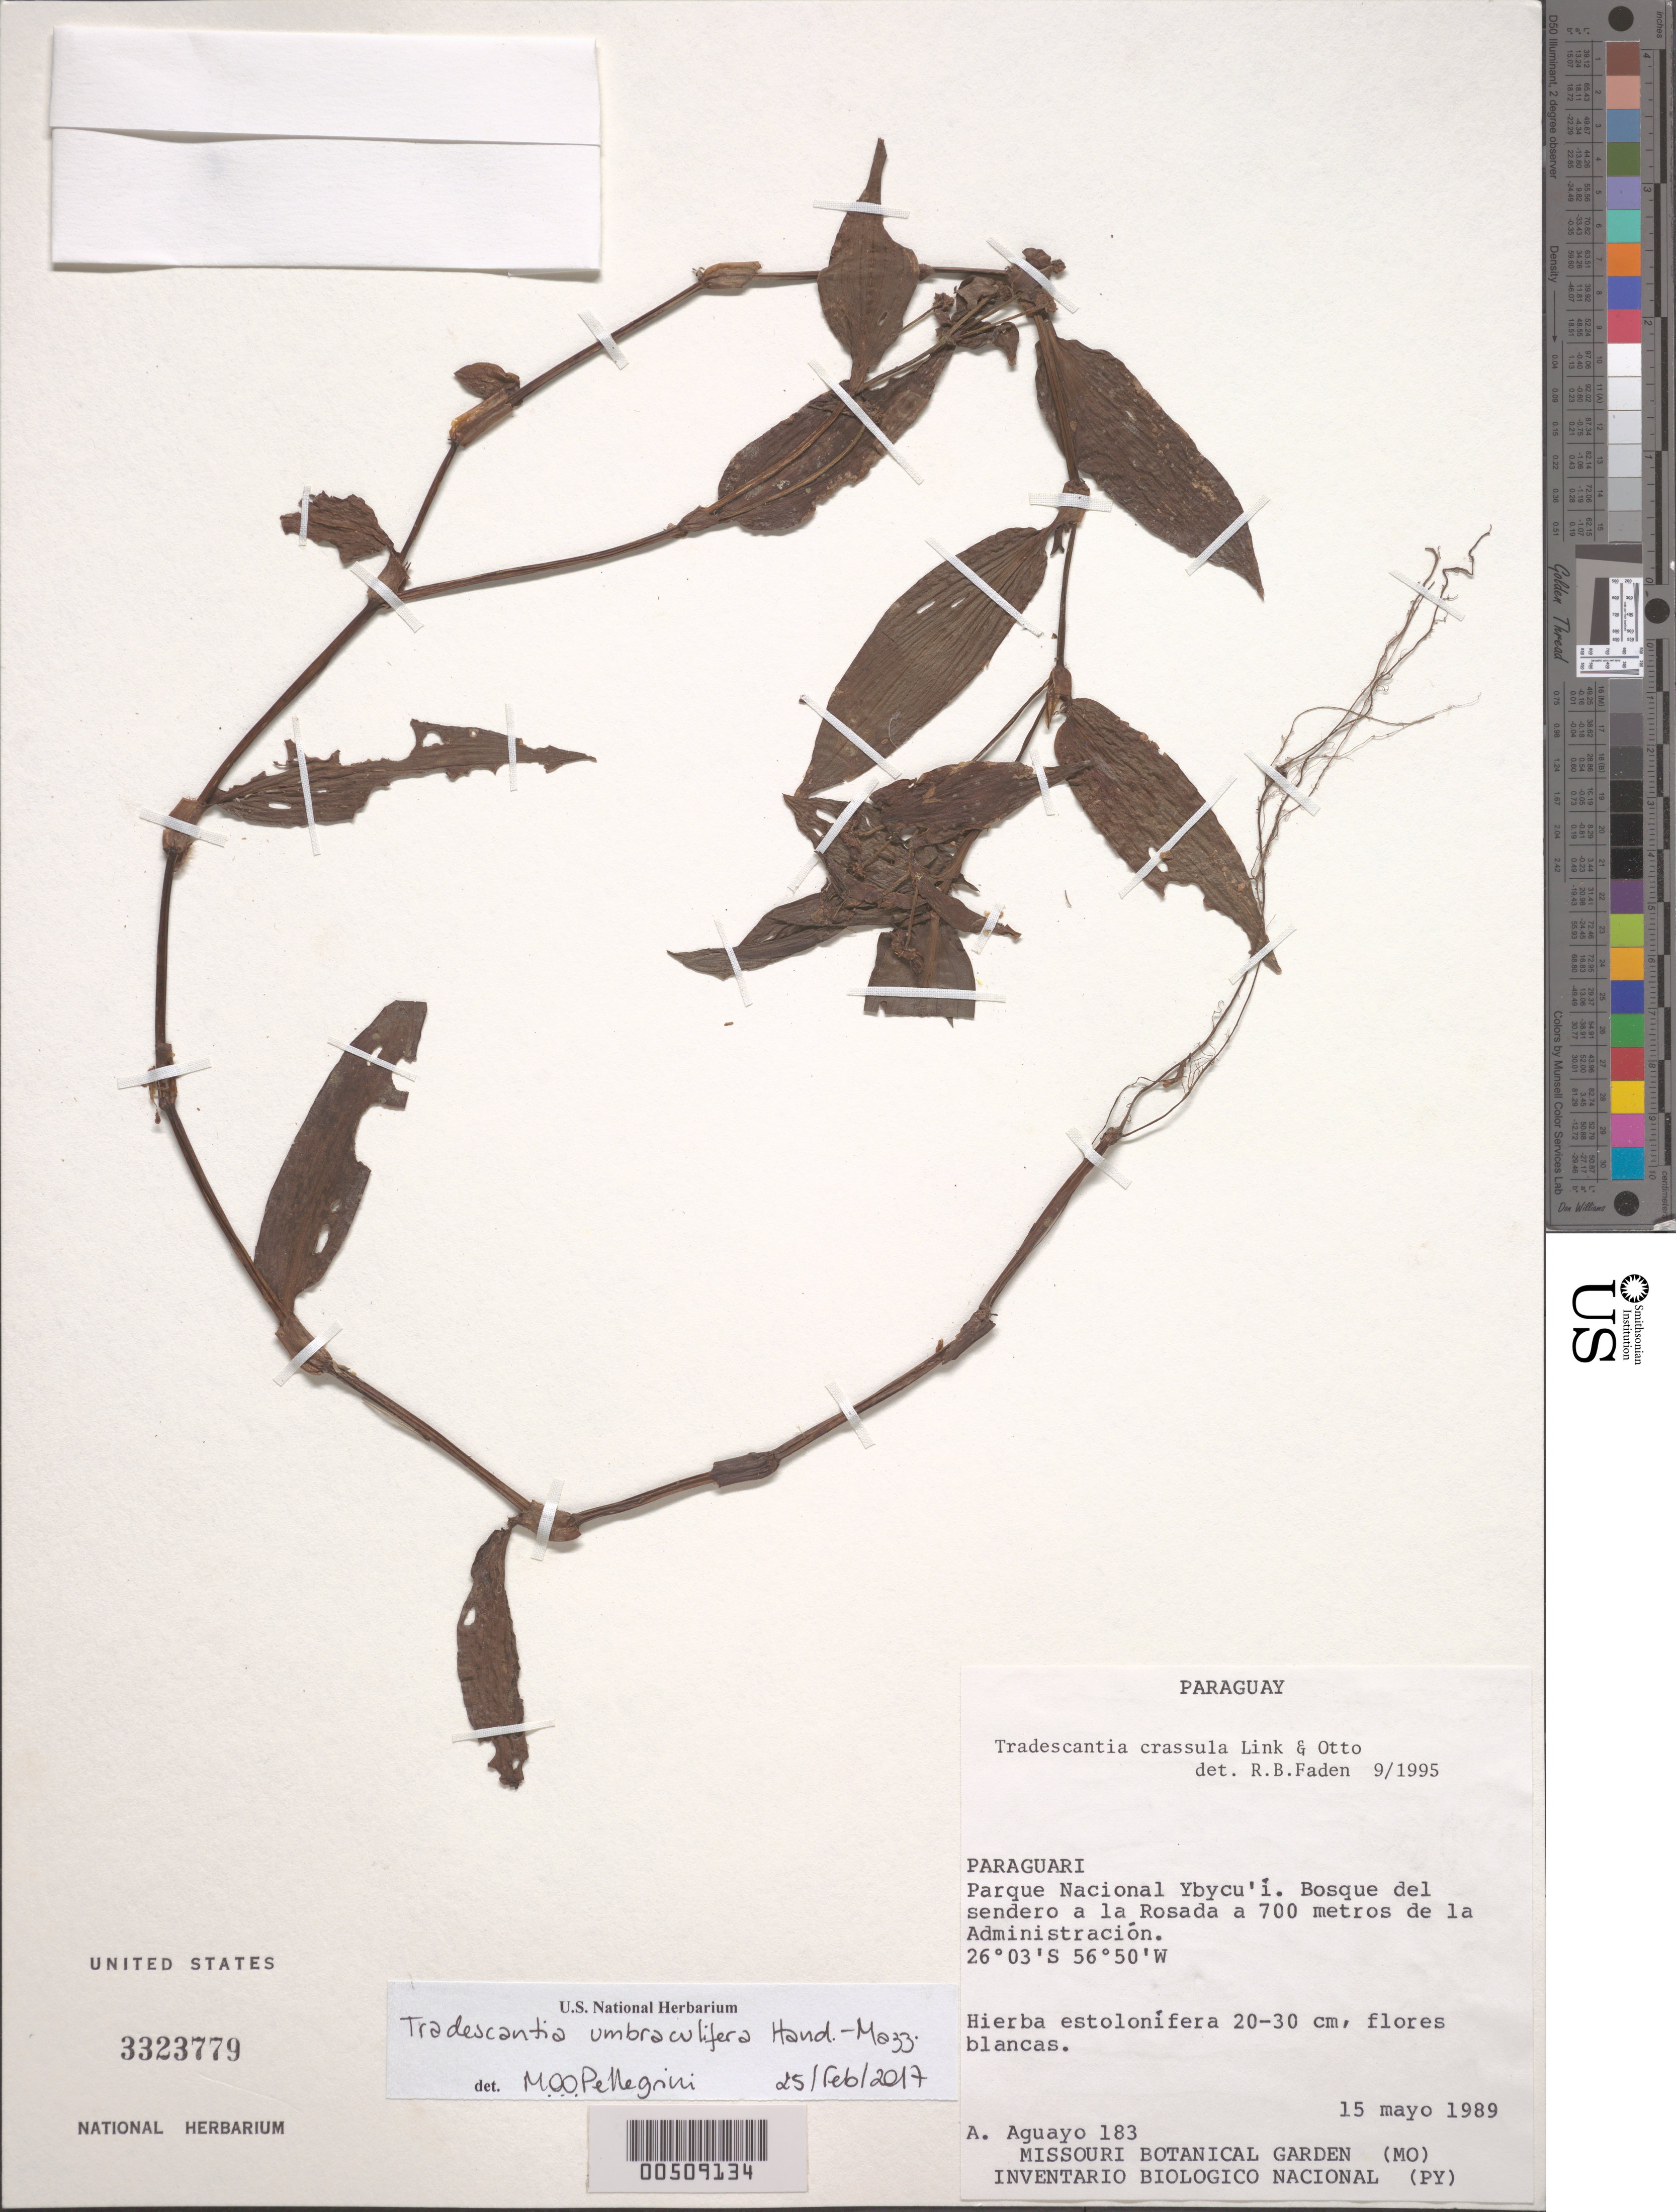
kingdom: Plantae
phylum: Tracheophyta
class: Liliopsida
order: Commelinales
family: Commelinaceae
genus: Tradescantia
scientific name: Tradescantia umbraculifera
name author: Hand.-Mazz.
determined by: Pellegrini, M. O. de Oliveira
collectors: A. Aguayo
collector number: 183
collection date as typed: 15 May 1989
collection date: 1989-05-15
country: Paraguay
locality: Ybycui national park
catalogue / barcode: US 3323779